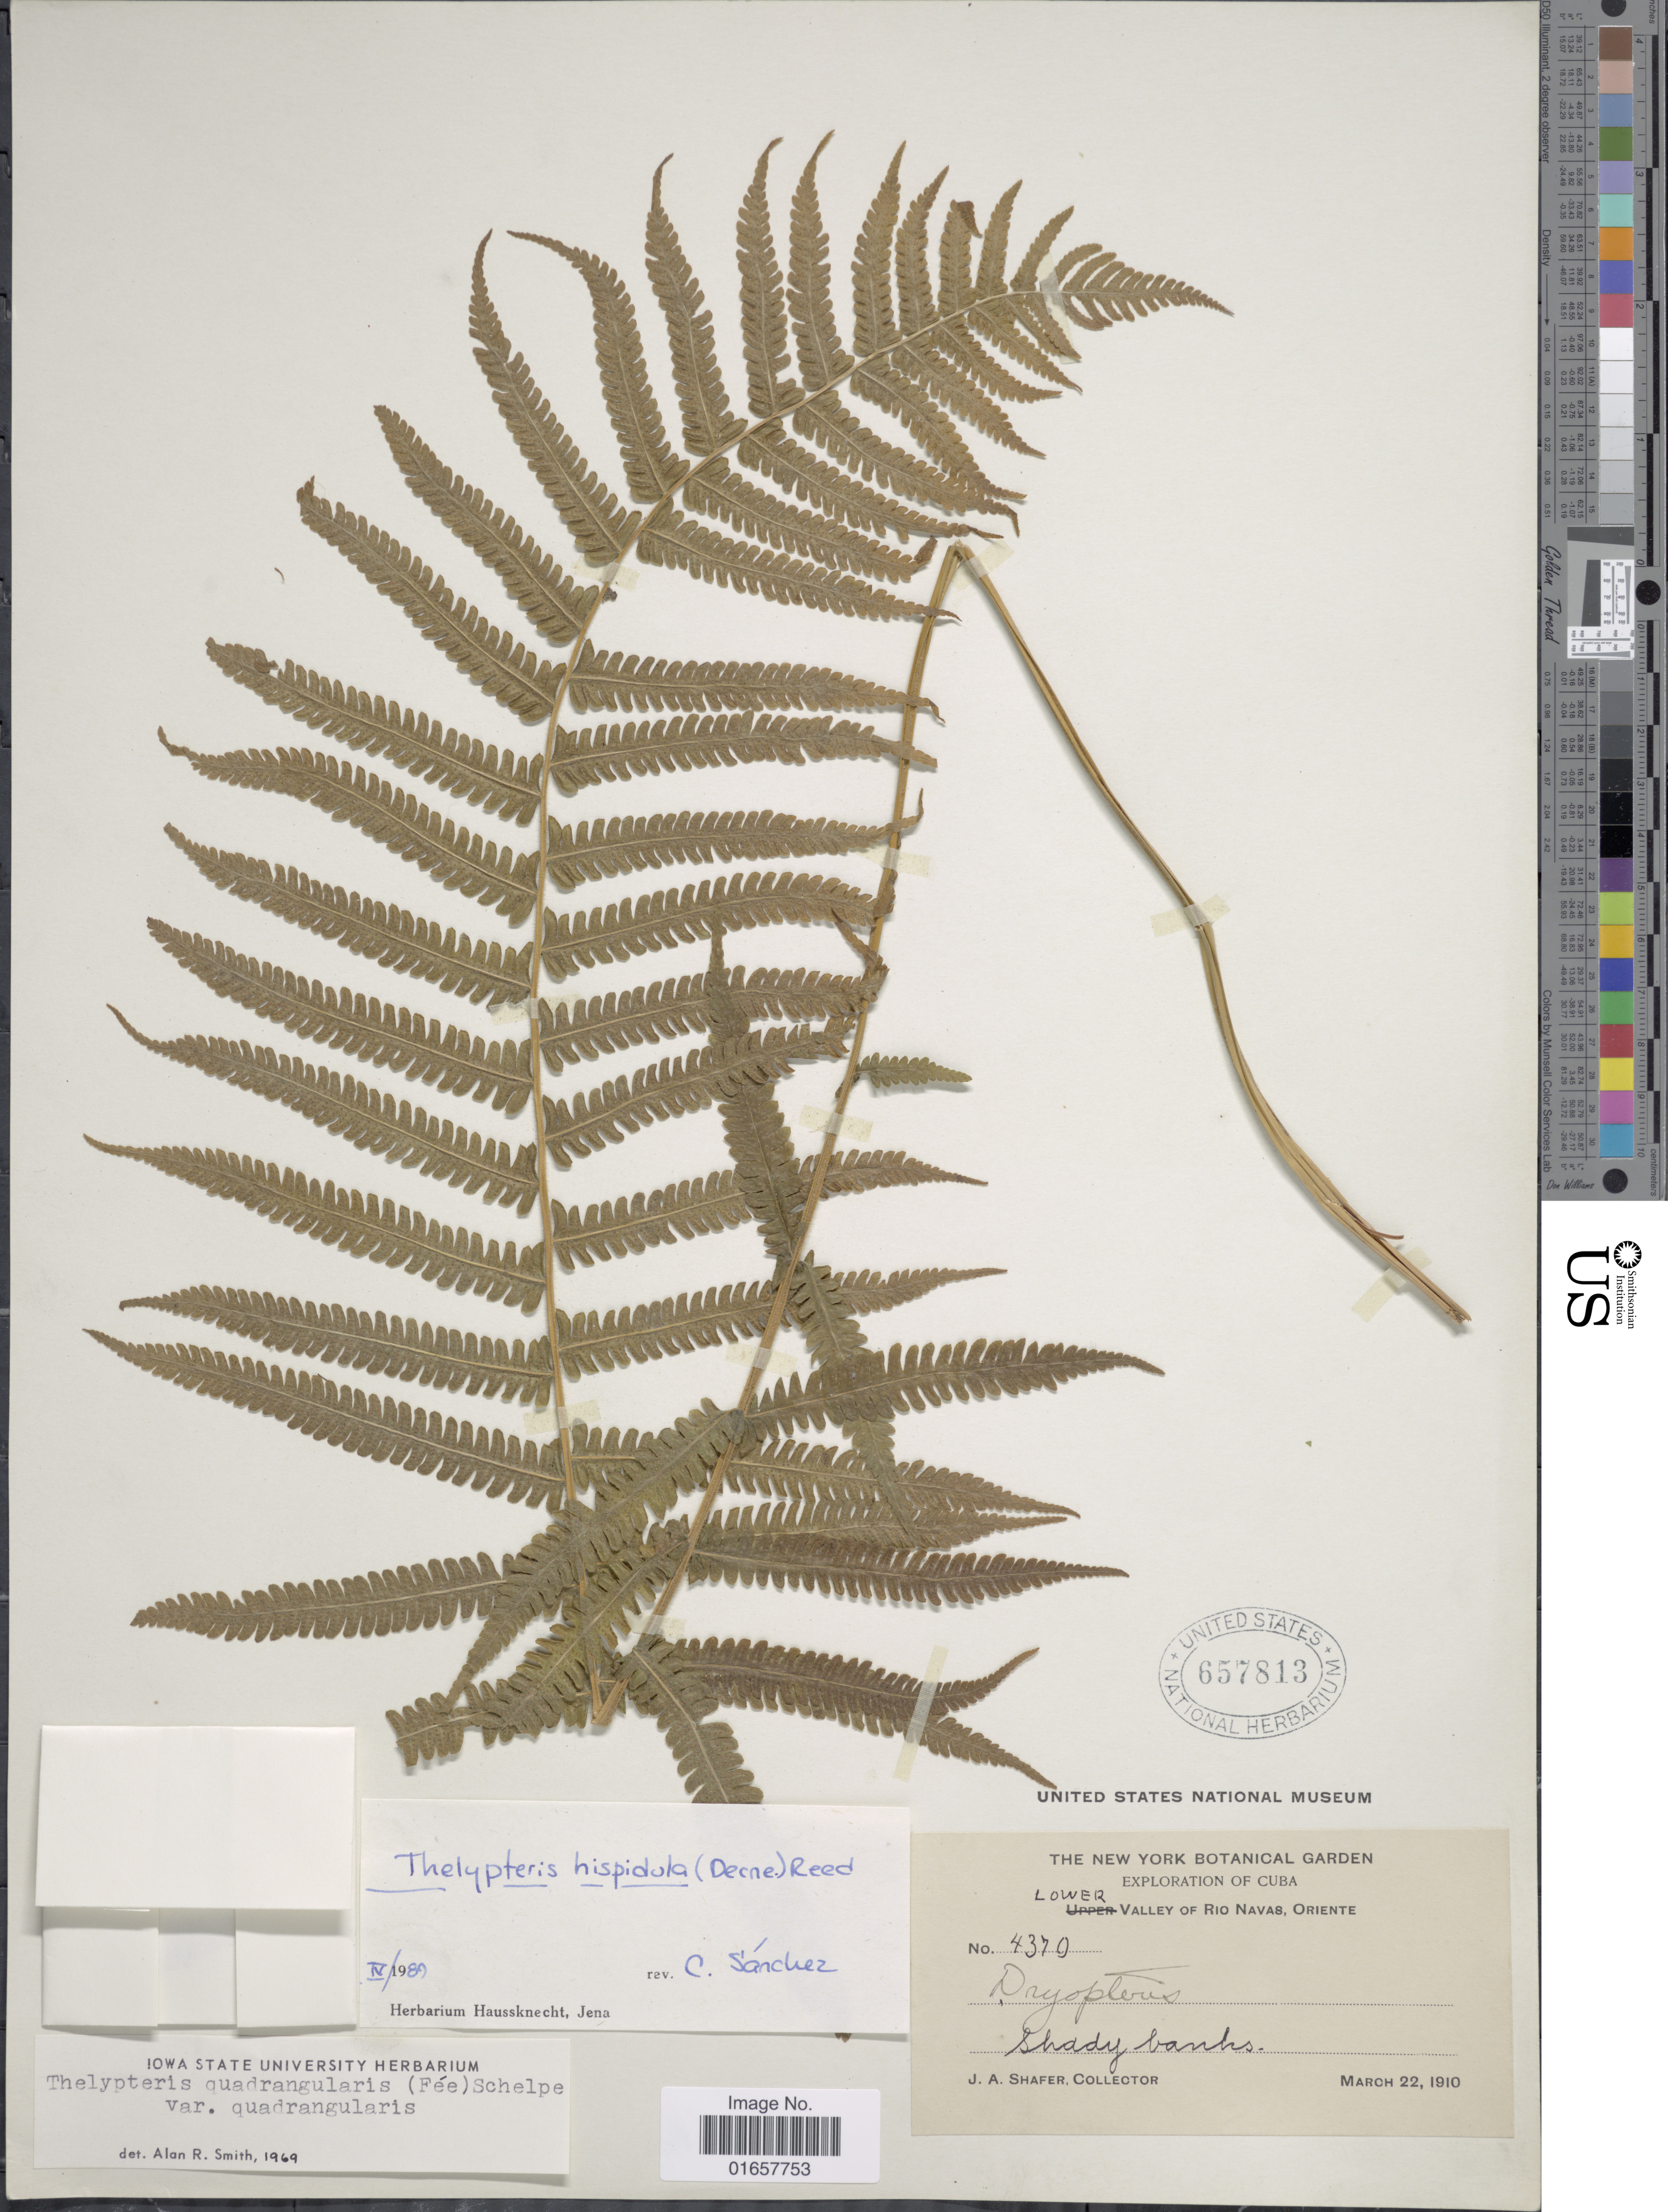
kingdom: Plantae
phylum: Tracheophyta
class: Polypodiopsida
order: Polypodiales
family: Thelypteridaceae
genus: Christella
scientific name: Christella hispidula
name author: (Decne.) Holttum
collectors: J. A. Shafer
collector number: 4370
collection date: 1910-03-22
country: Cuba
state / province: Oriente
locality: Cuba, Lower valley of Rio Navas.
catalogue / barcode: US 657813